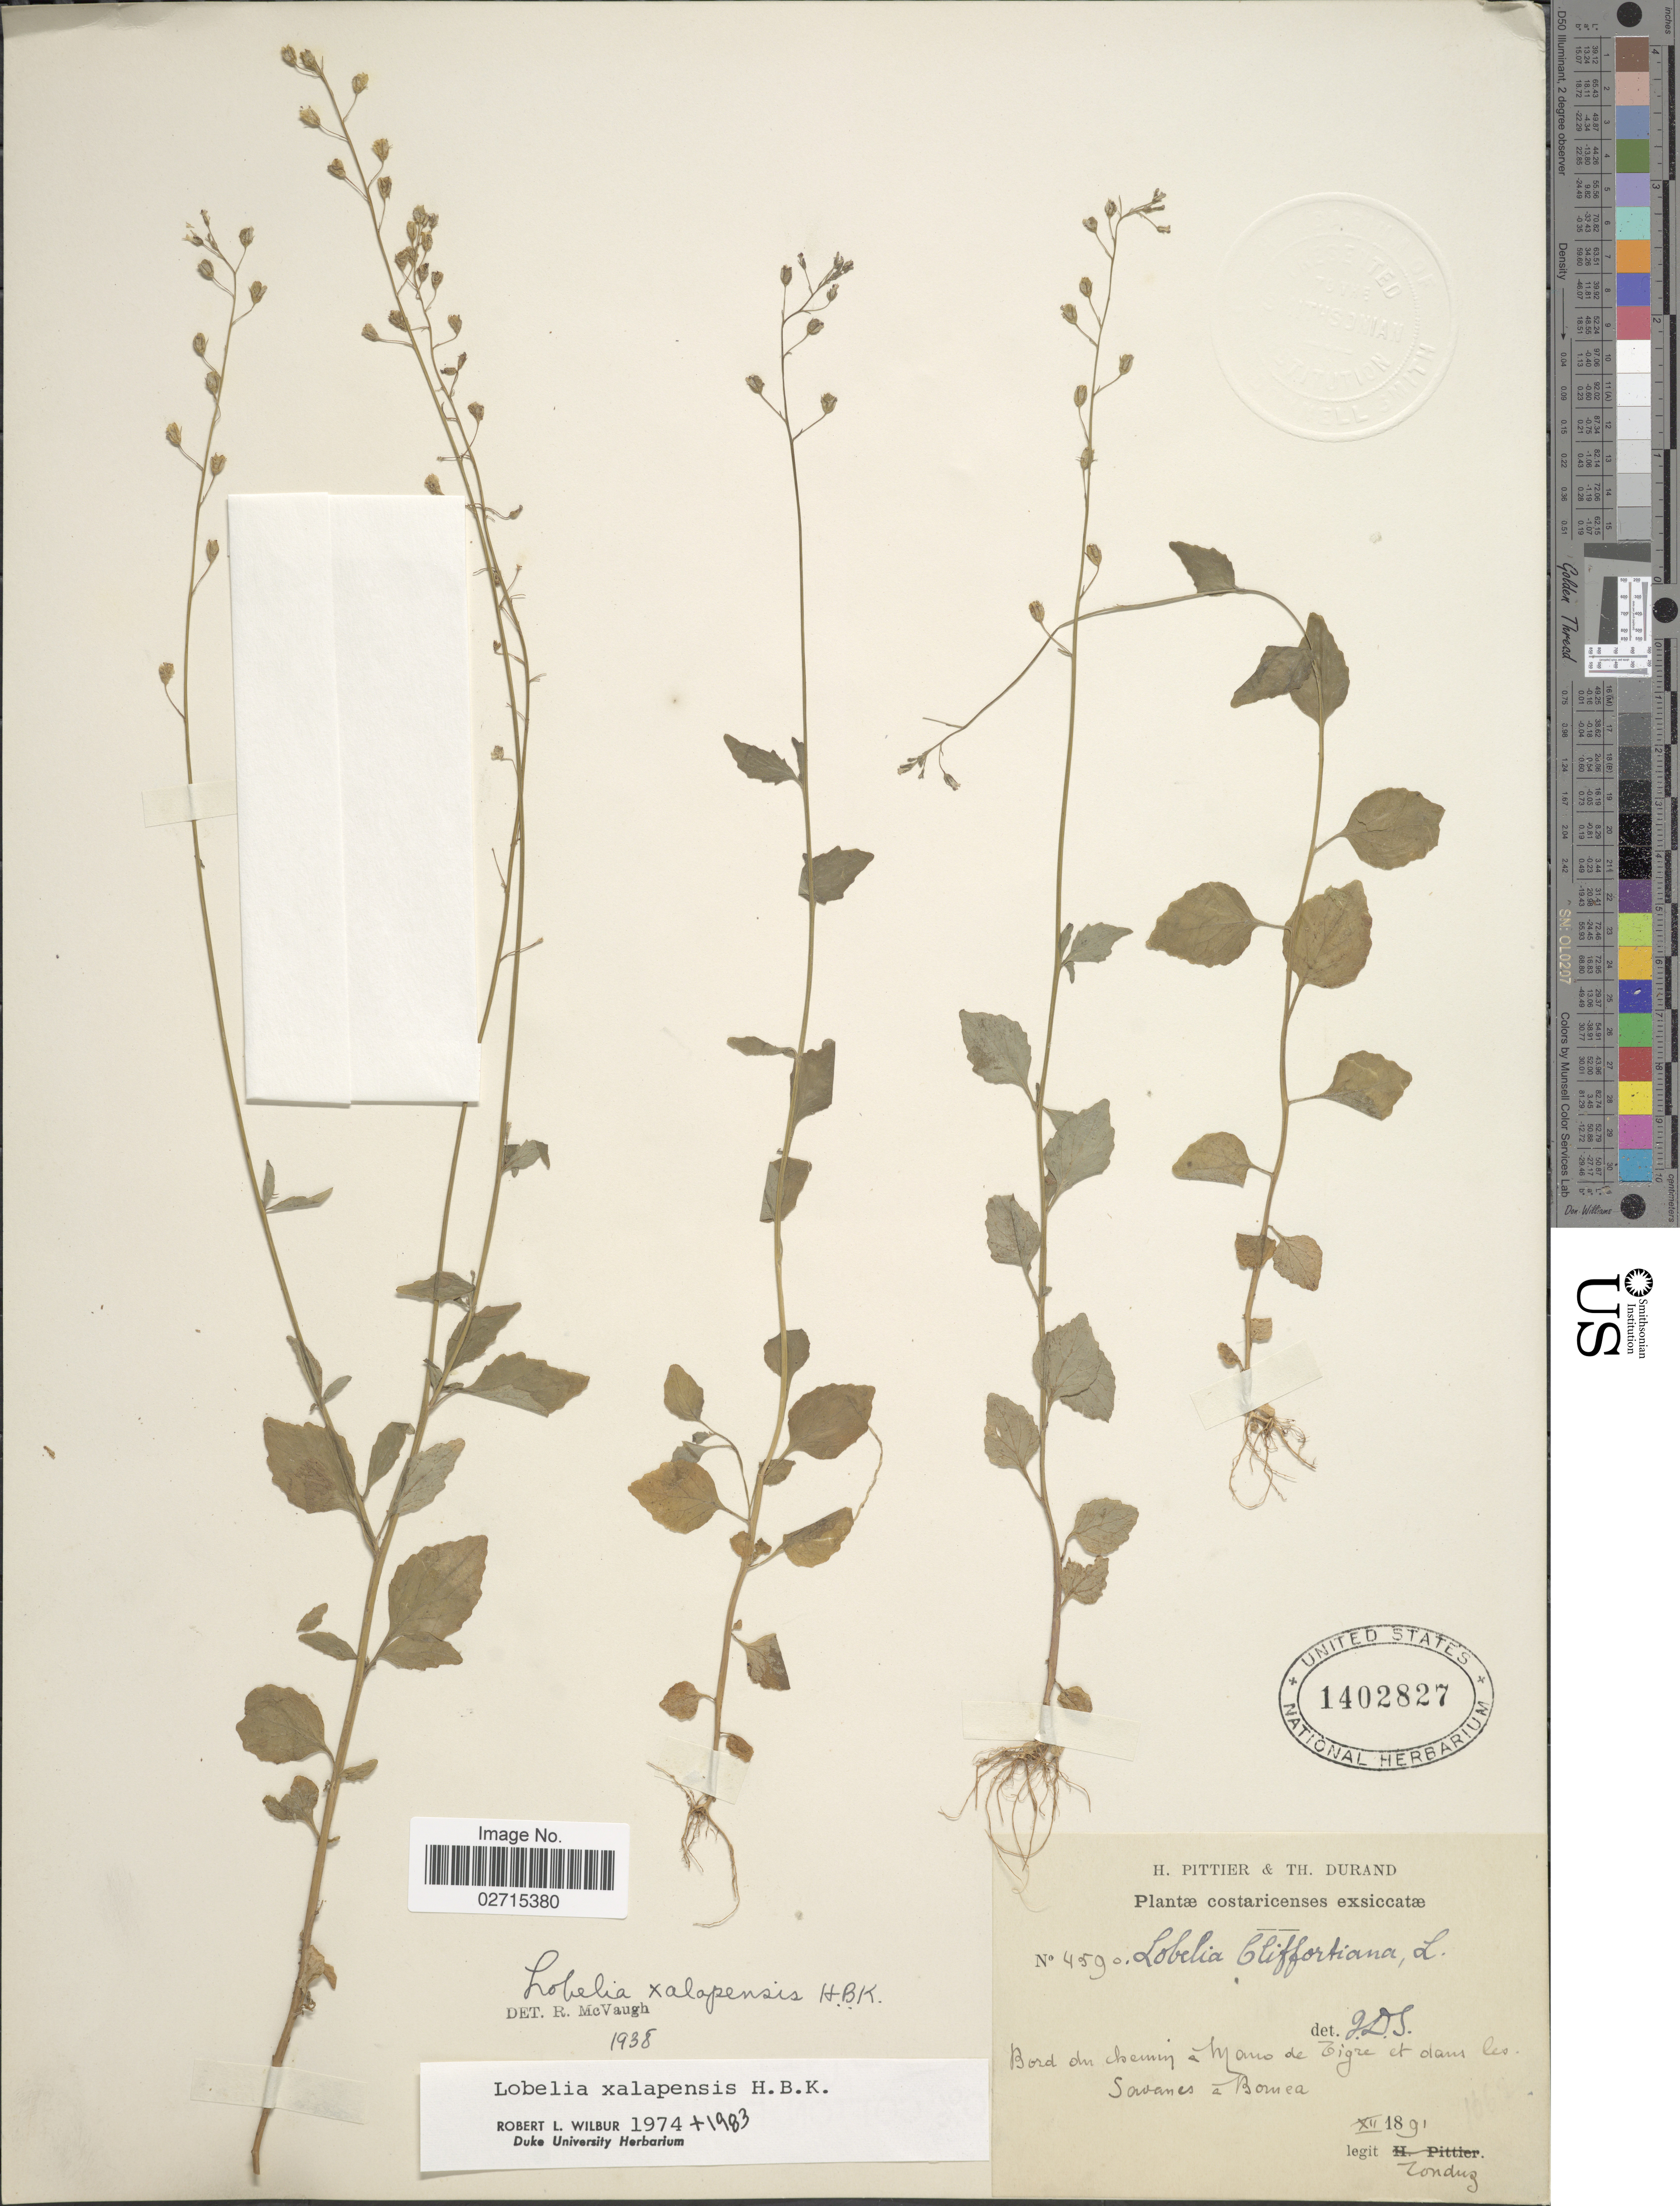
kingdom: Plantae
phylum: Tracheophyta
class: Magnoliopsida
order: Asterales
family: Campanulaceae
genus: Lobelia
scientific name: Lobelia xalapensis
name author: Kunth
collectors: A. Tonduz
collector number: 4590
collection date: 1891-12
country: Costa Rica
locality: Bord du chemin a Mano de Tigre et dans les Savanes a Bomea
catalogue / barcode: US 1402827